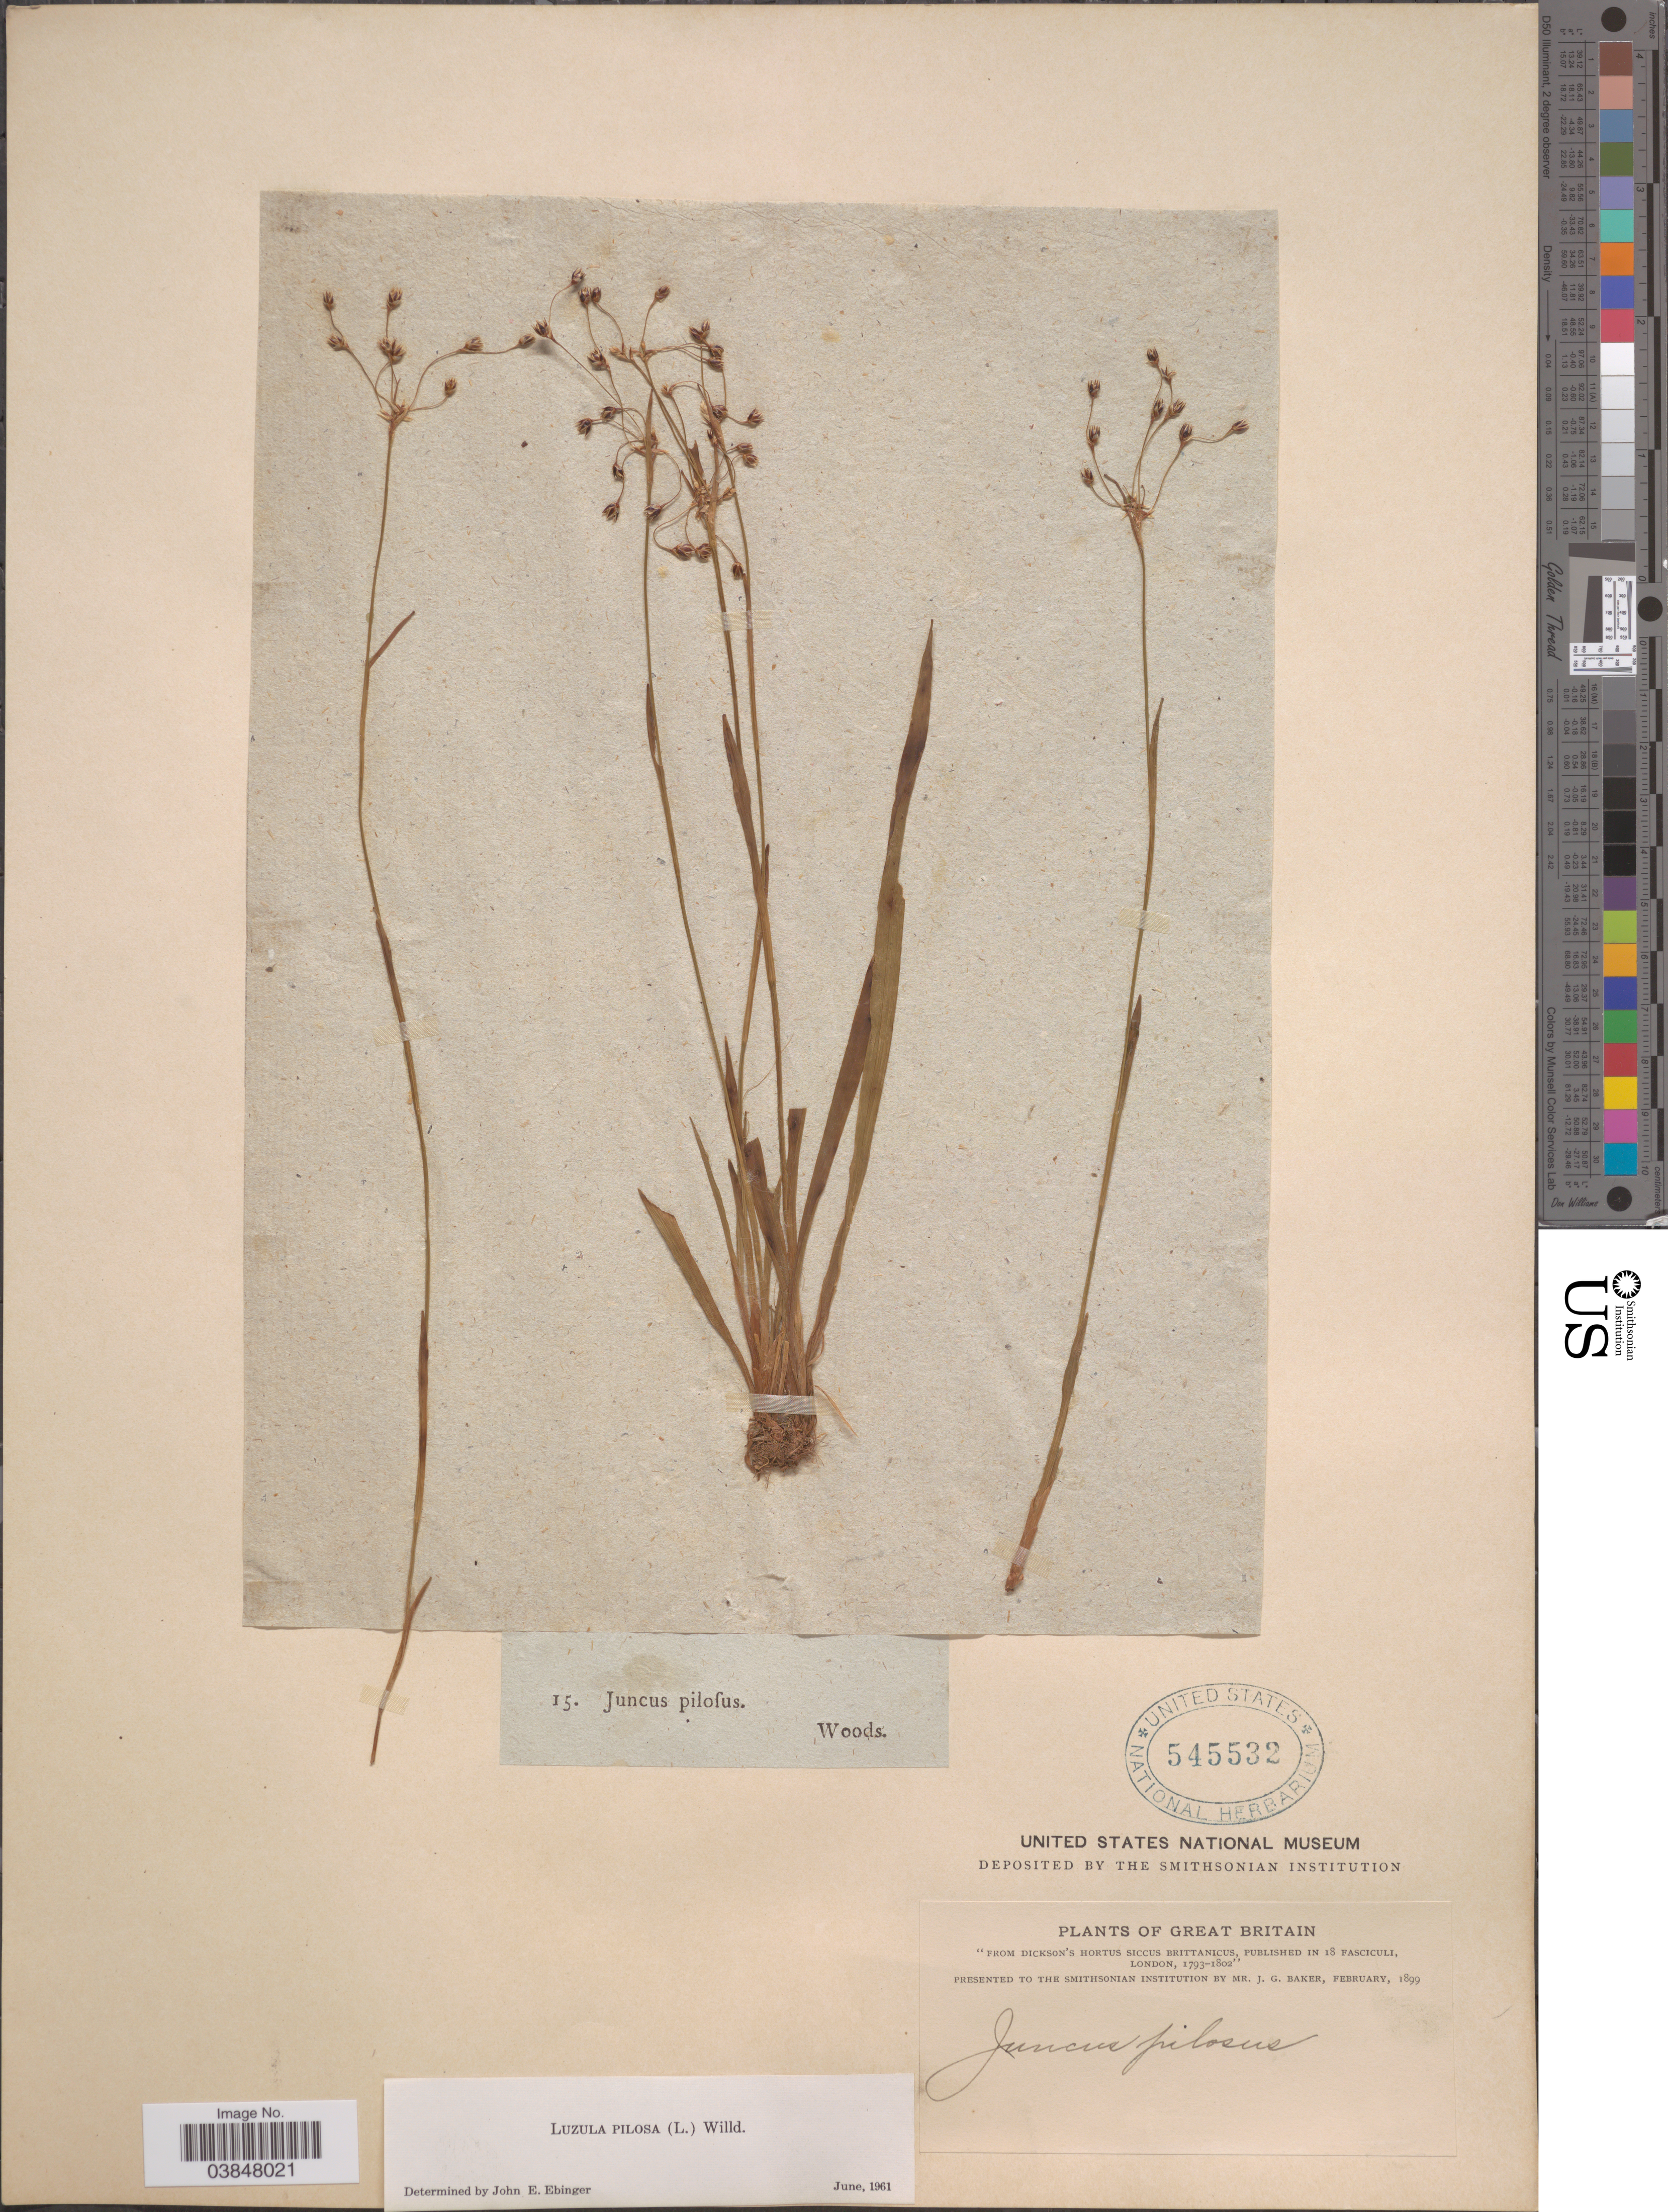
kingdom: Plantae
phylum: Tracheophyta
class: Liliopsida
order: Poales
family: Juncaceae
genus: Luzula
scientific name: Luzula pilosa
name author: (L.) Willd.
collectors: J. G. Baker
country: United Kingdom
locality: Great Britain.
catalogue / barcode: US 545532